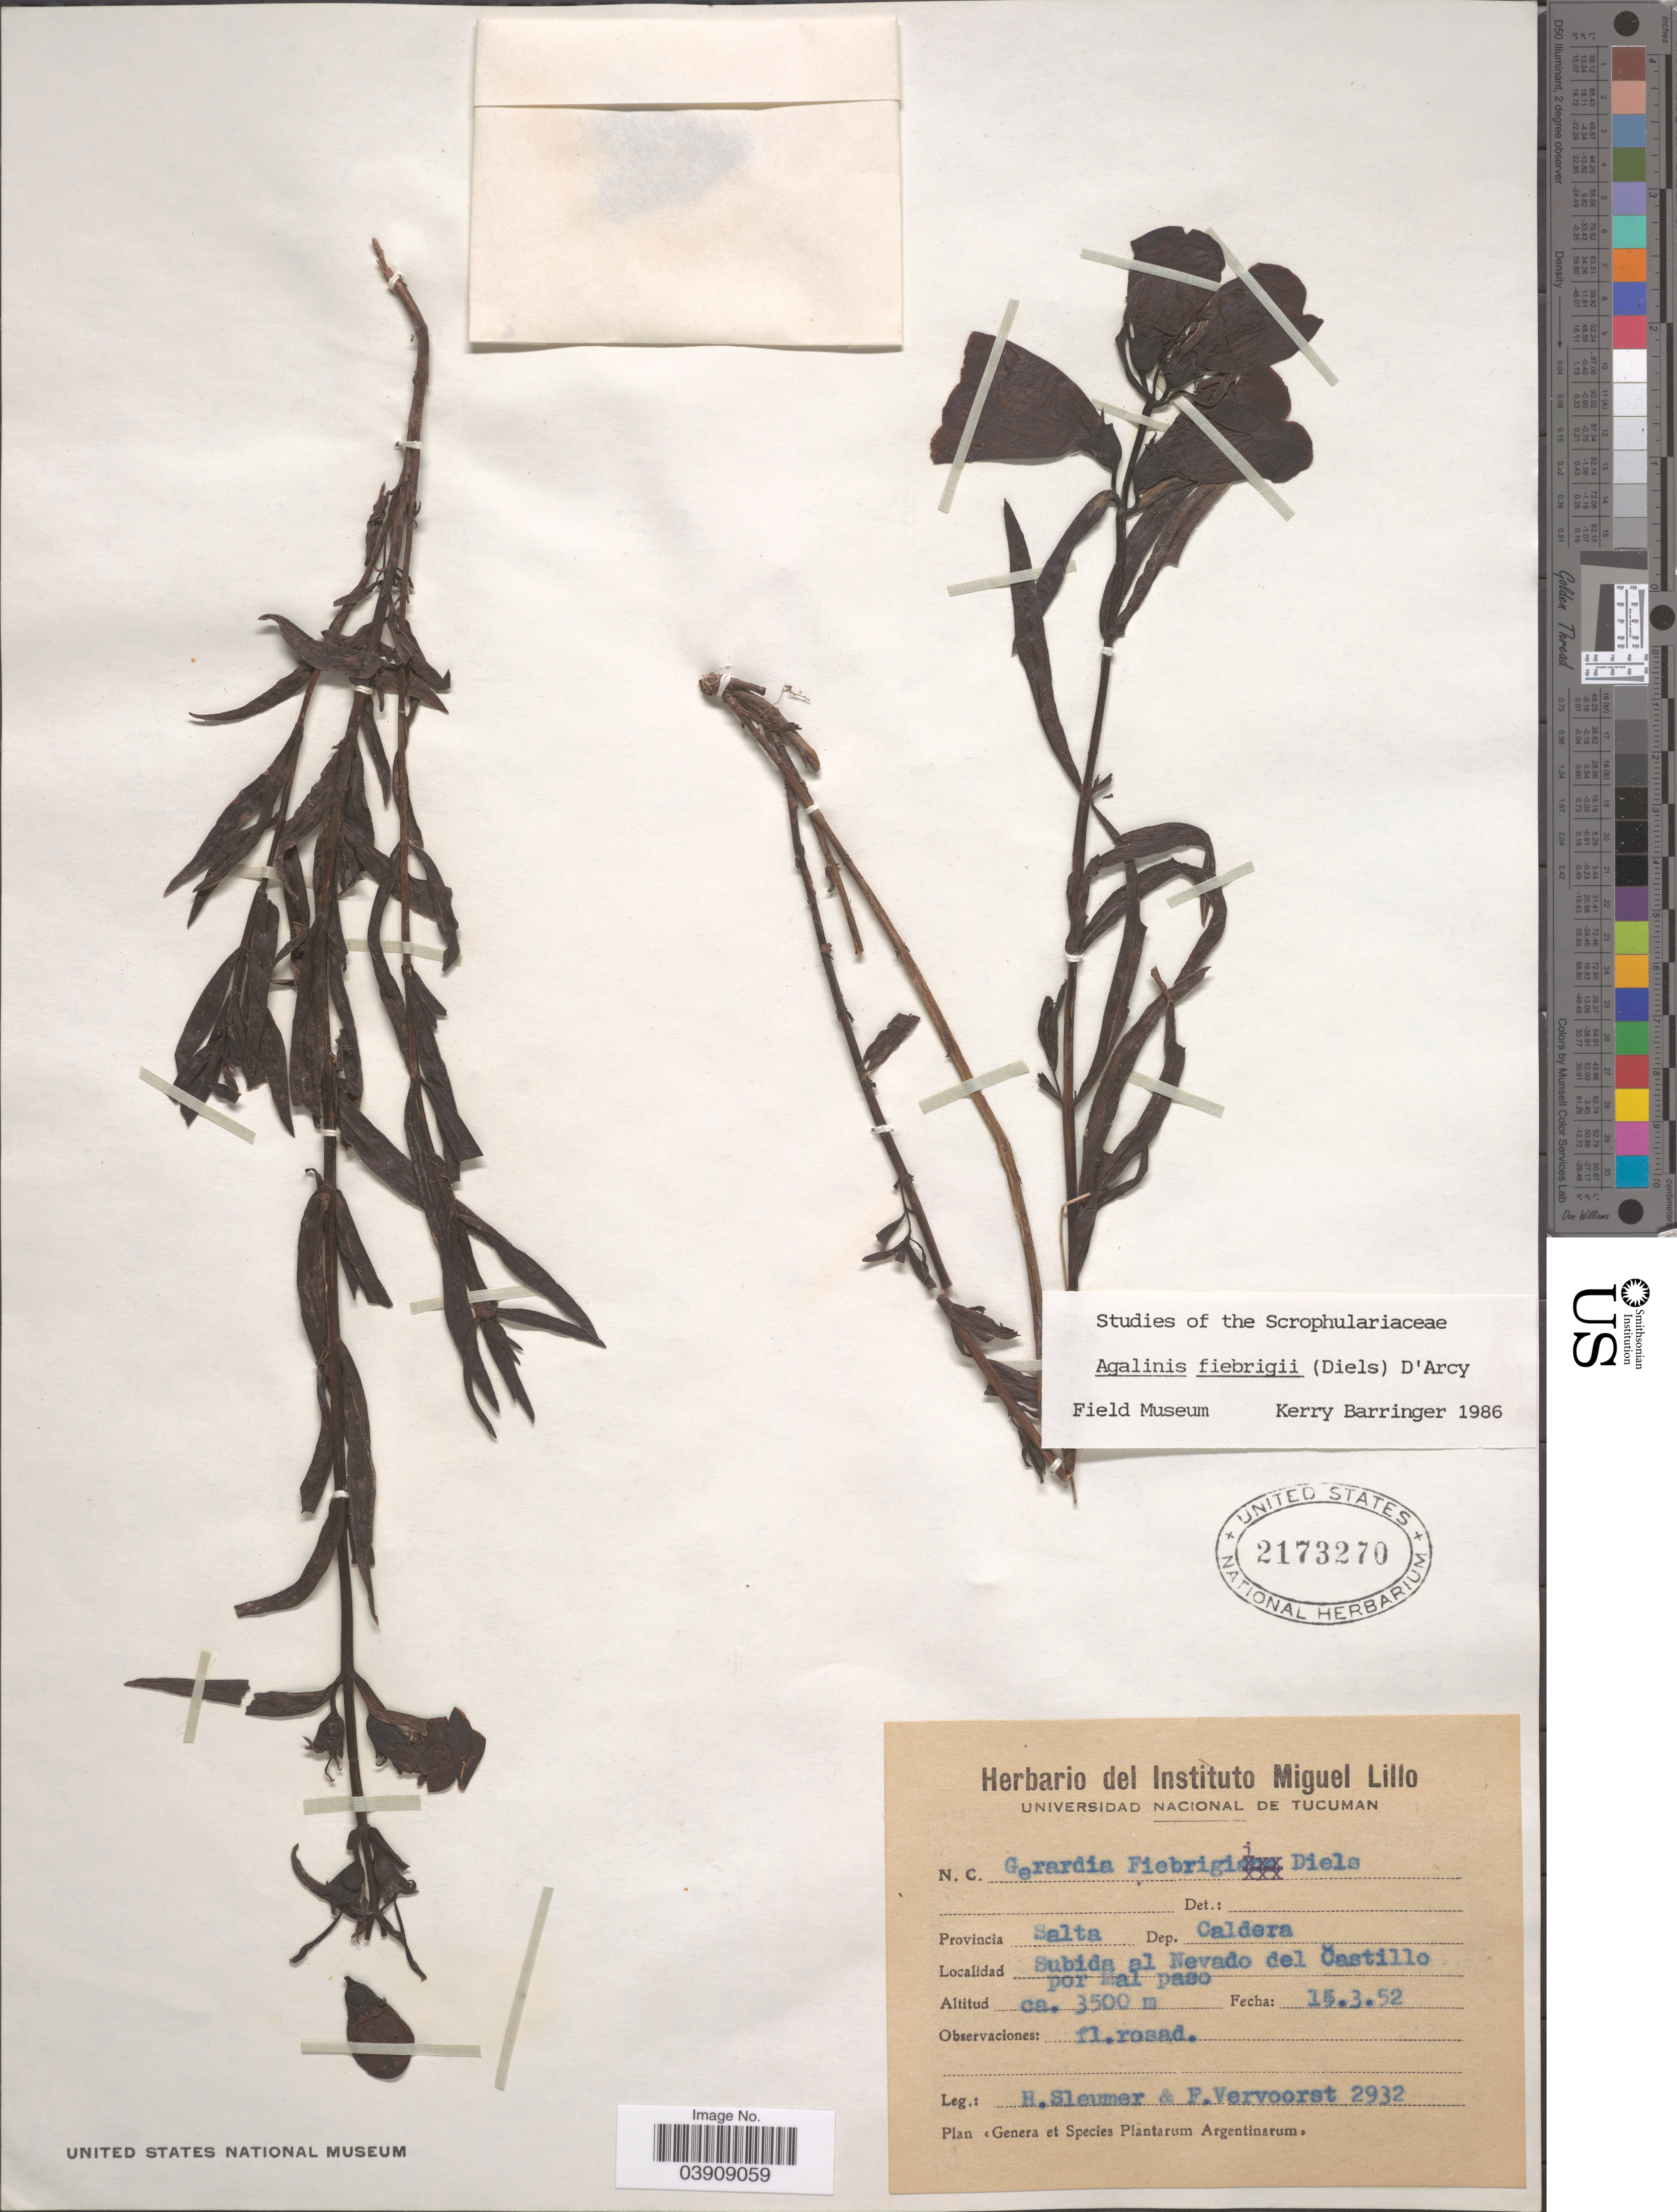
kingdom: Plantae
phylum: Tracheophyta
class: Magnoliopsida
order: Lamiales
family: Orobanchaceae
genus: Agalinis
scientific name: Agalinis fiebrigii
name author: (Diels) D'Arcy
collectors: H. O. Sleumer & F. Vervoorst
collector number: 2932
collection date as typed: Transcribed d/m/y: 15/3/52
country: Argentina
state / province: Salta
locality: Dep. Caldera. Subida al Nevado del Castillo por Mal paso.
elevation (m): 3500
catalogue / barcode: US 2173270